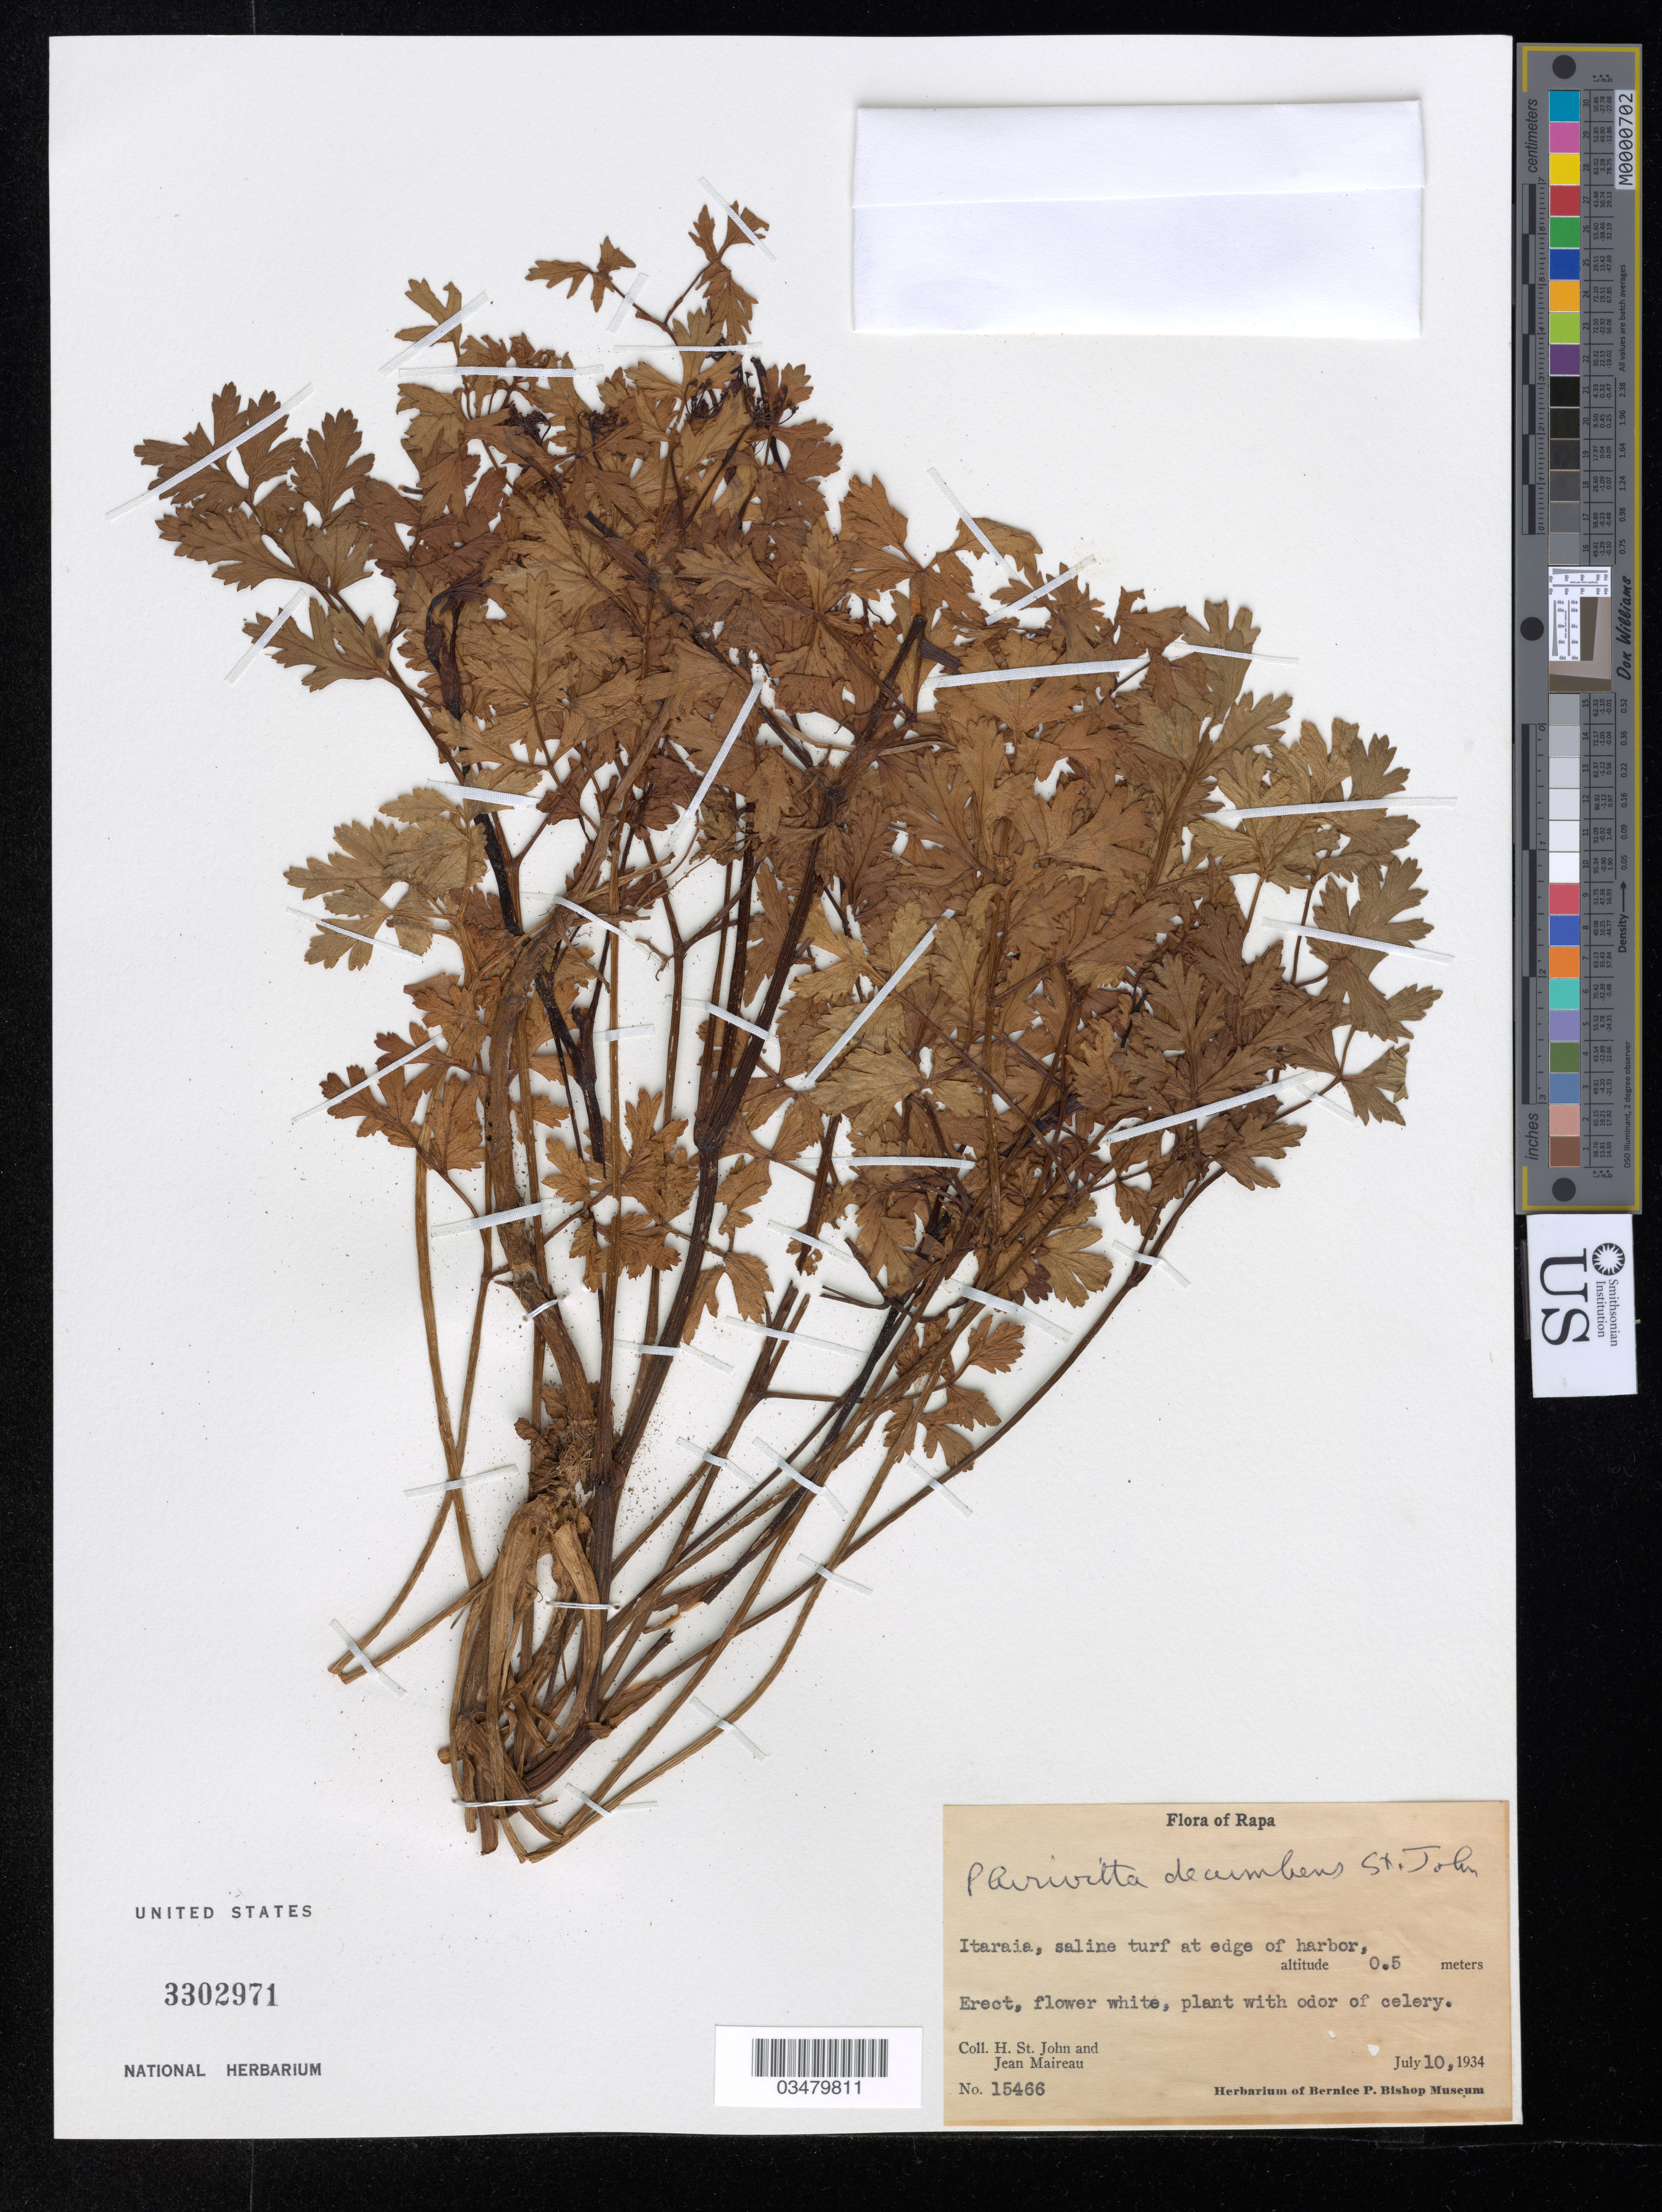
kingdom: Plantae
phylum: Tracheophyta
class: Magnoliopsida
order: Apiales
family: Apiaceae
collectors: H. St. John & J. Maireau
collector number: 15466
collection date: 1934-07-10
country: French Polynesia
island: Rapa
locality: Rapa. Itaraia.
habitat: Saline turf at edge of harbor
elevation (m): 0.5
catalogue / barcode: US 3302971